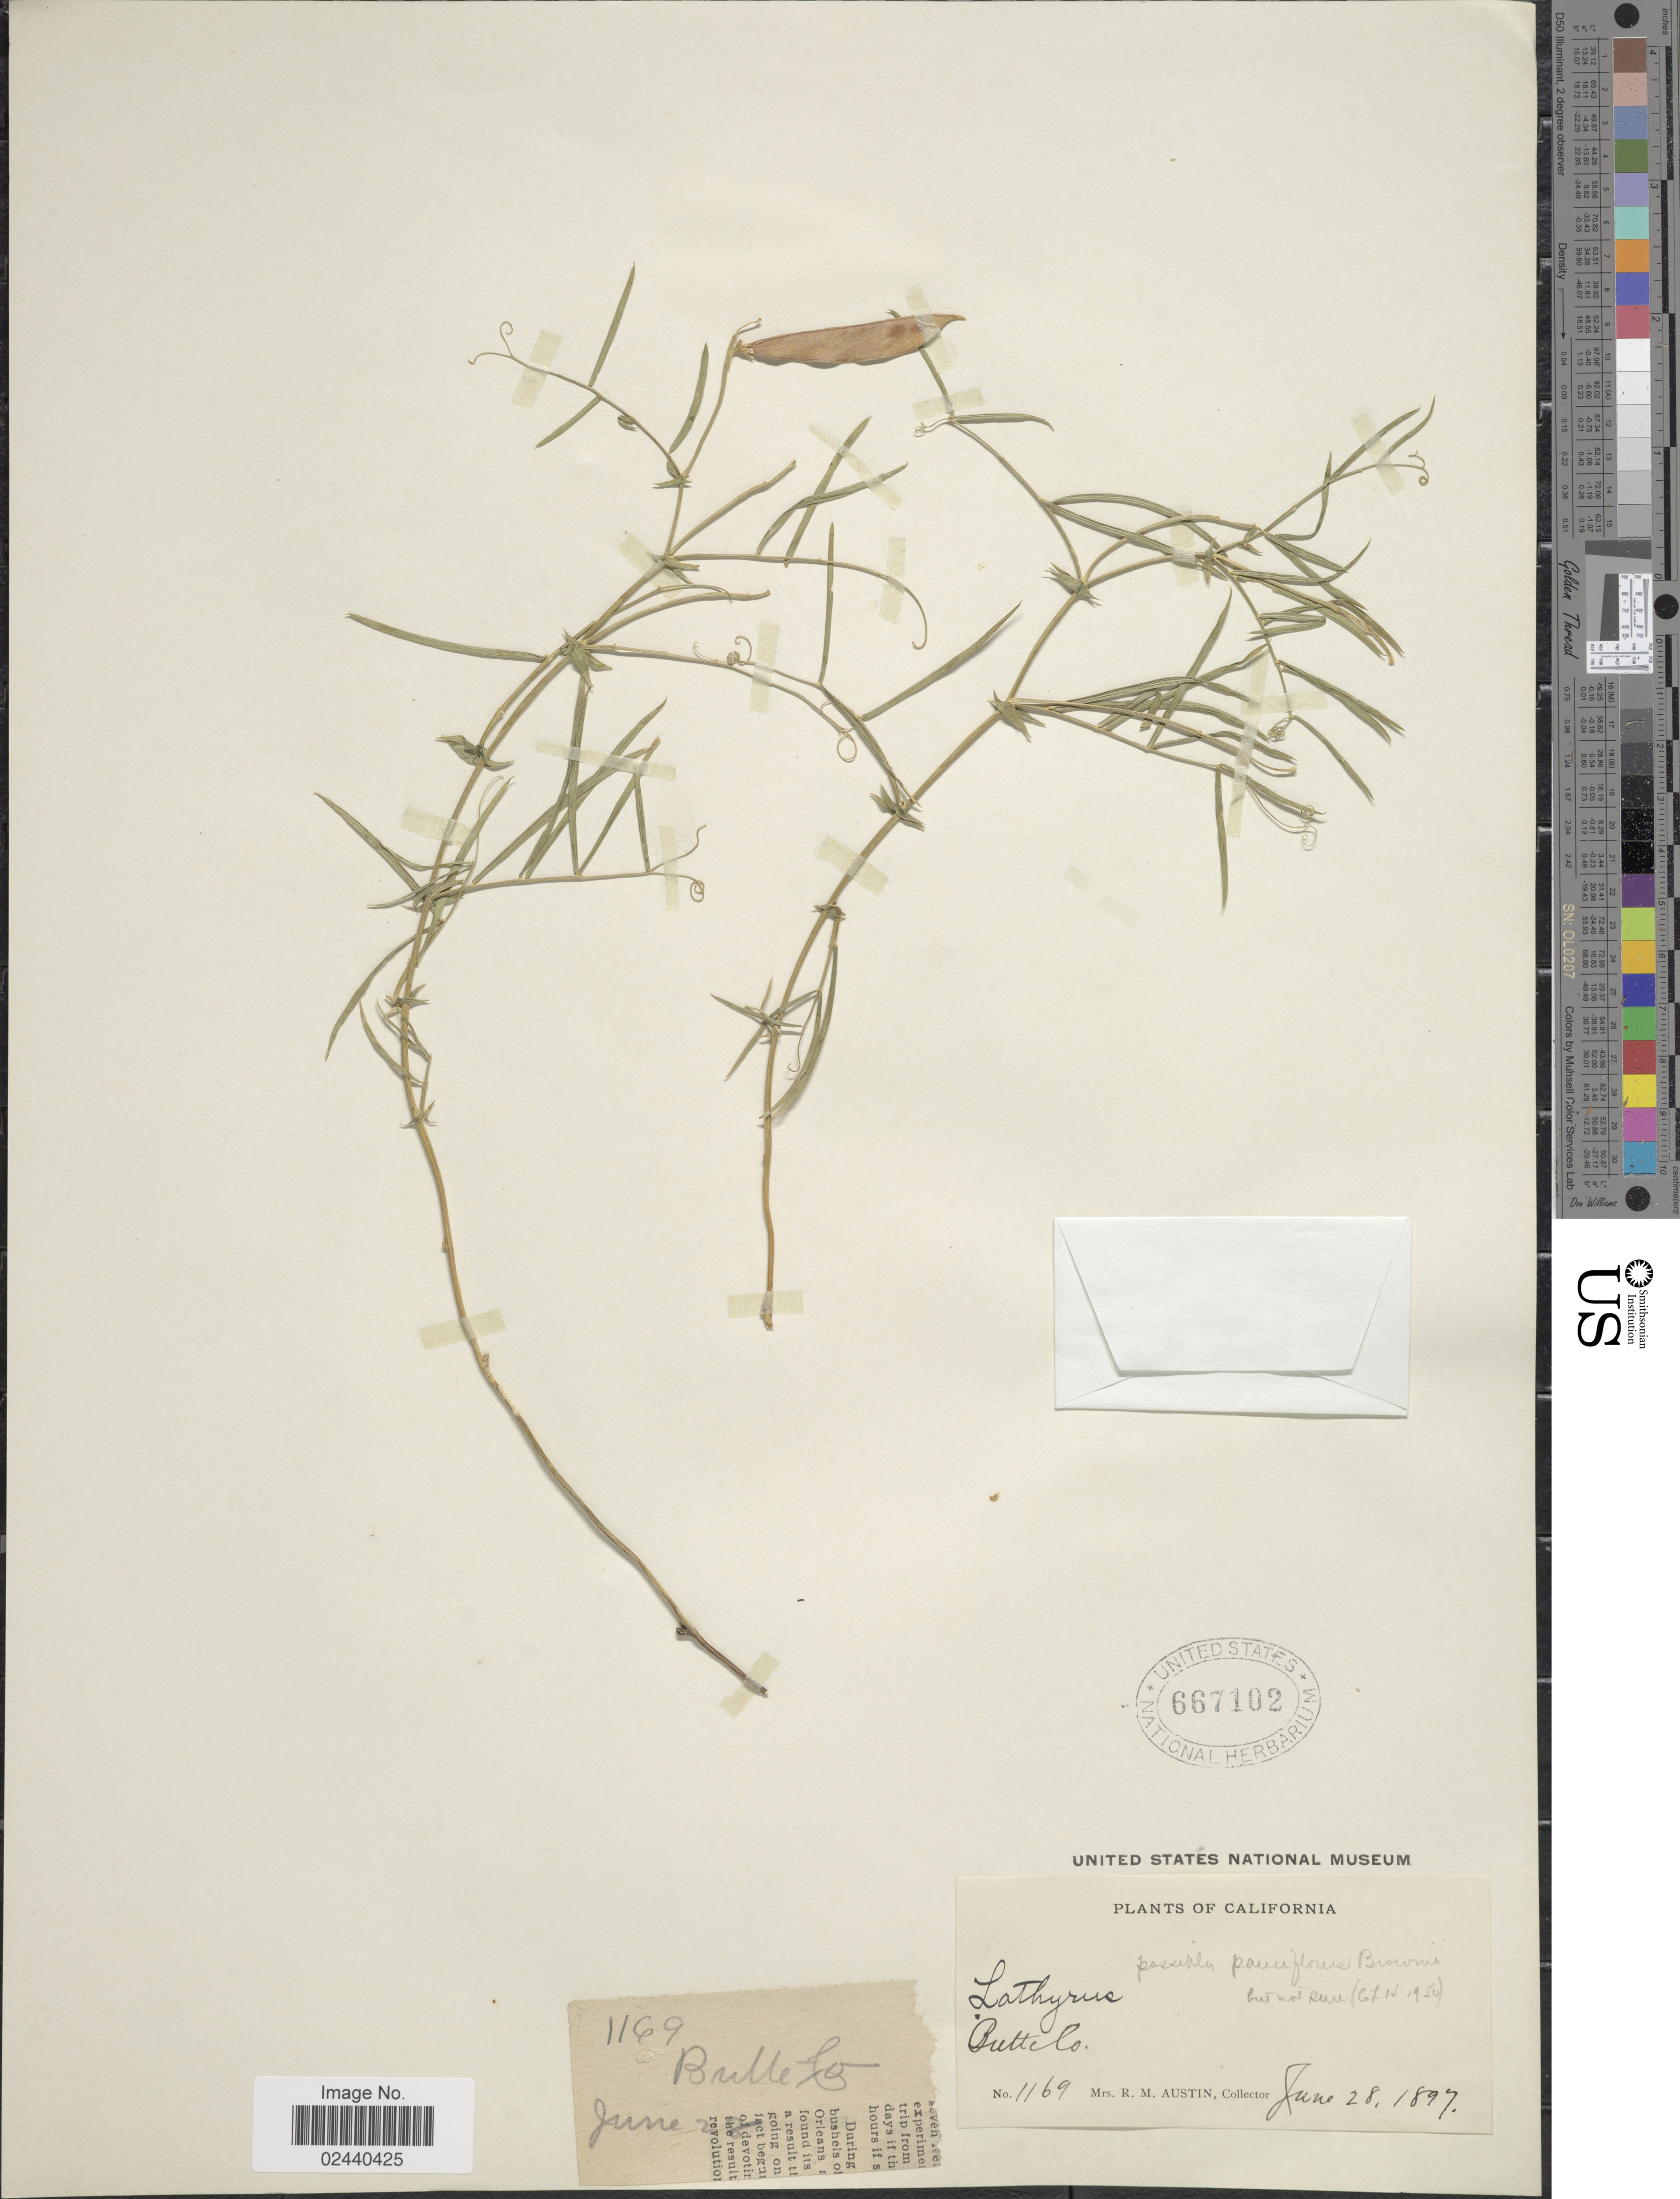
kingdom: Plantae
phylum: Tracheophyta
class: Magnoliopsida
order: Fabales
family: Fabaceae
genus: Lathyrus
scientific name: Lathyrus brownii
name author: Eastw.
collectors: R. Austin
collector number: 1169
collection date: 1897-06-28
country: United States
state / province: California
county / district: Butte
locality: Butte Co.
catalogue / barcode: US 667102